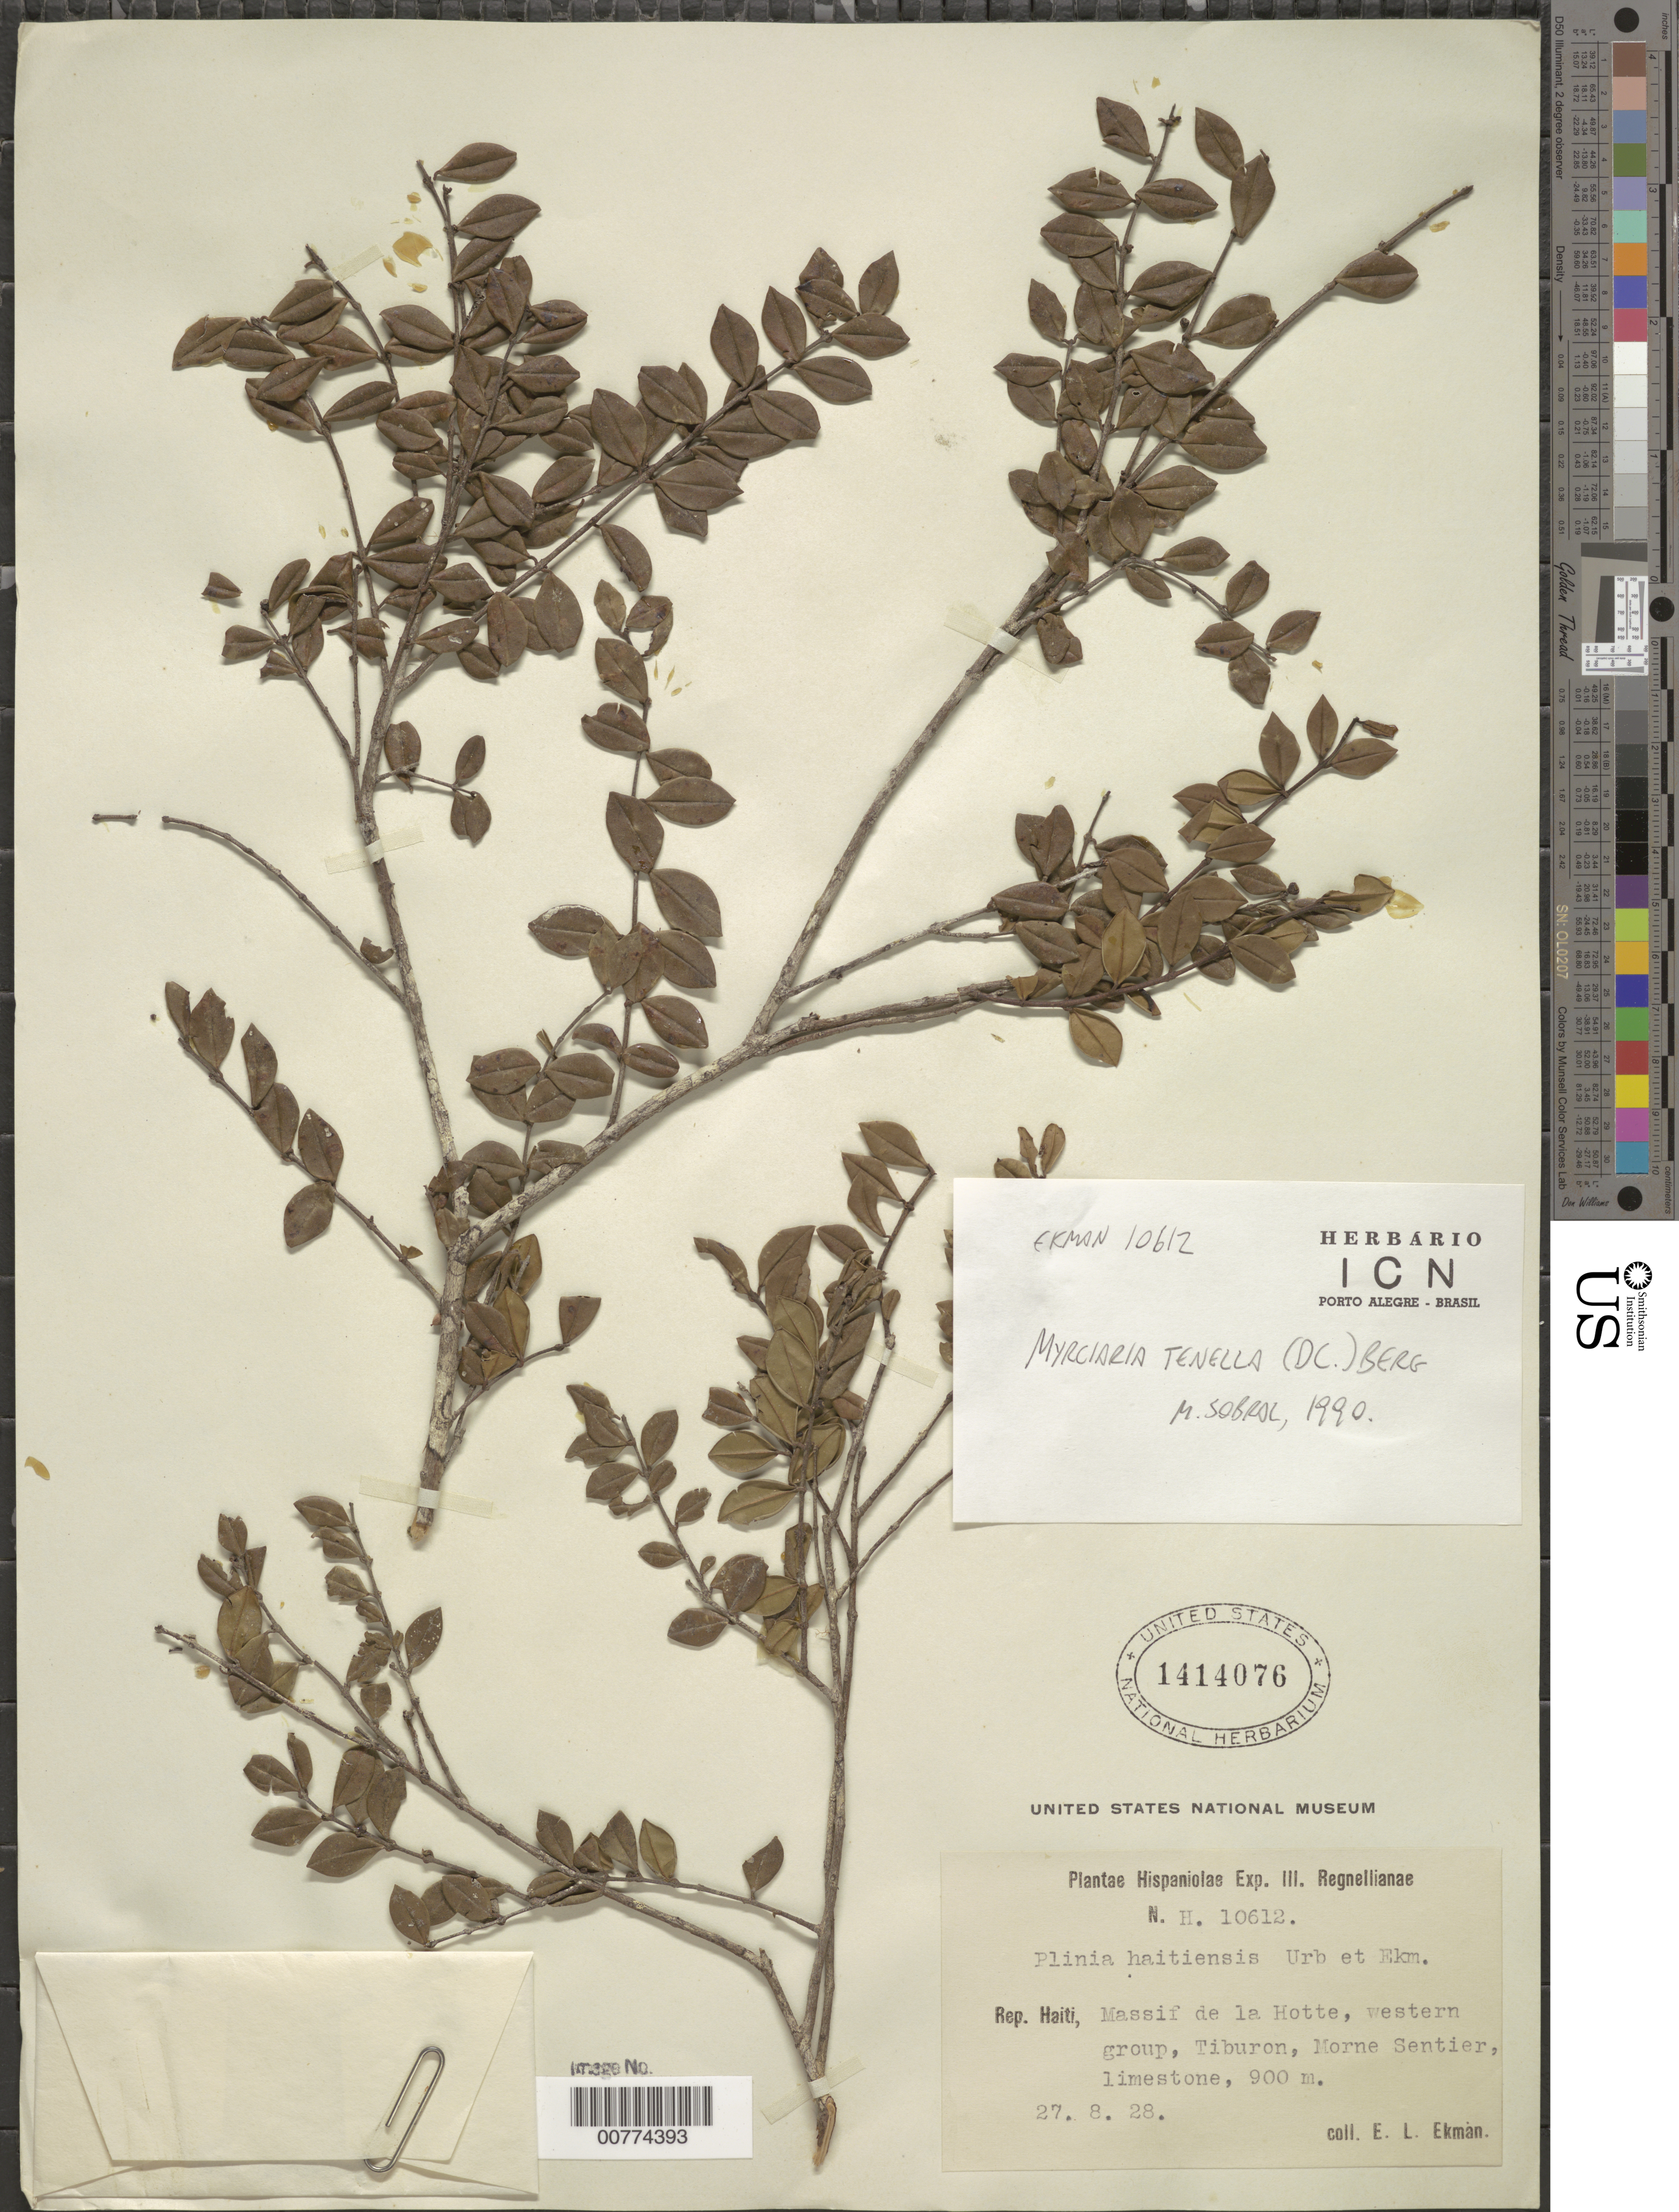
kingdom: Plantae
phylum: Tracheophyta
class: Magnoliopsida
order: Myrtales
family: Myrtaceae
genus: Myrciaria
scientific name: Myrciaria tenella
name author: (DC.) O. Berg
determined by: Sobral, M.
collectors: E. L. Ekman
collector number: H 10612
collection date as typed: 27 Aug 1928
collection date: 1928-08-27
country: Haiti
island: Hispaniola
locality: Massif de la Hotte, western group, Tiburon, Morne Sentier.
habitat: Limestone.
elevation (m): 900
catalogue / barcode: US 1414076